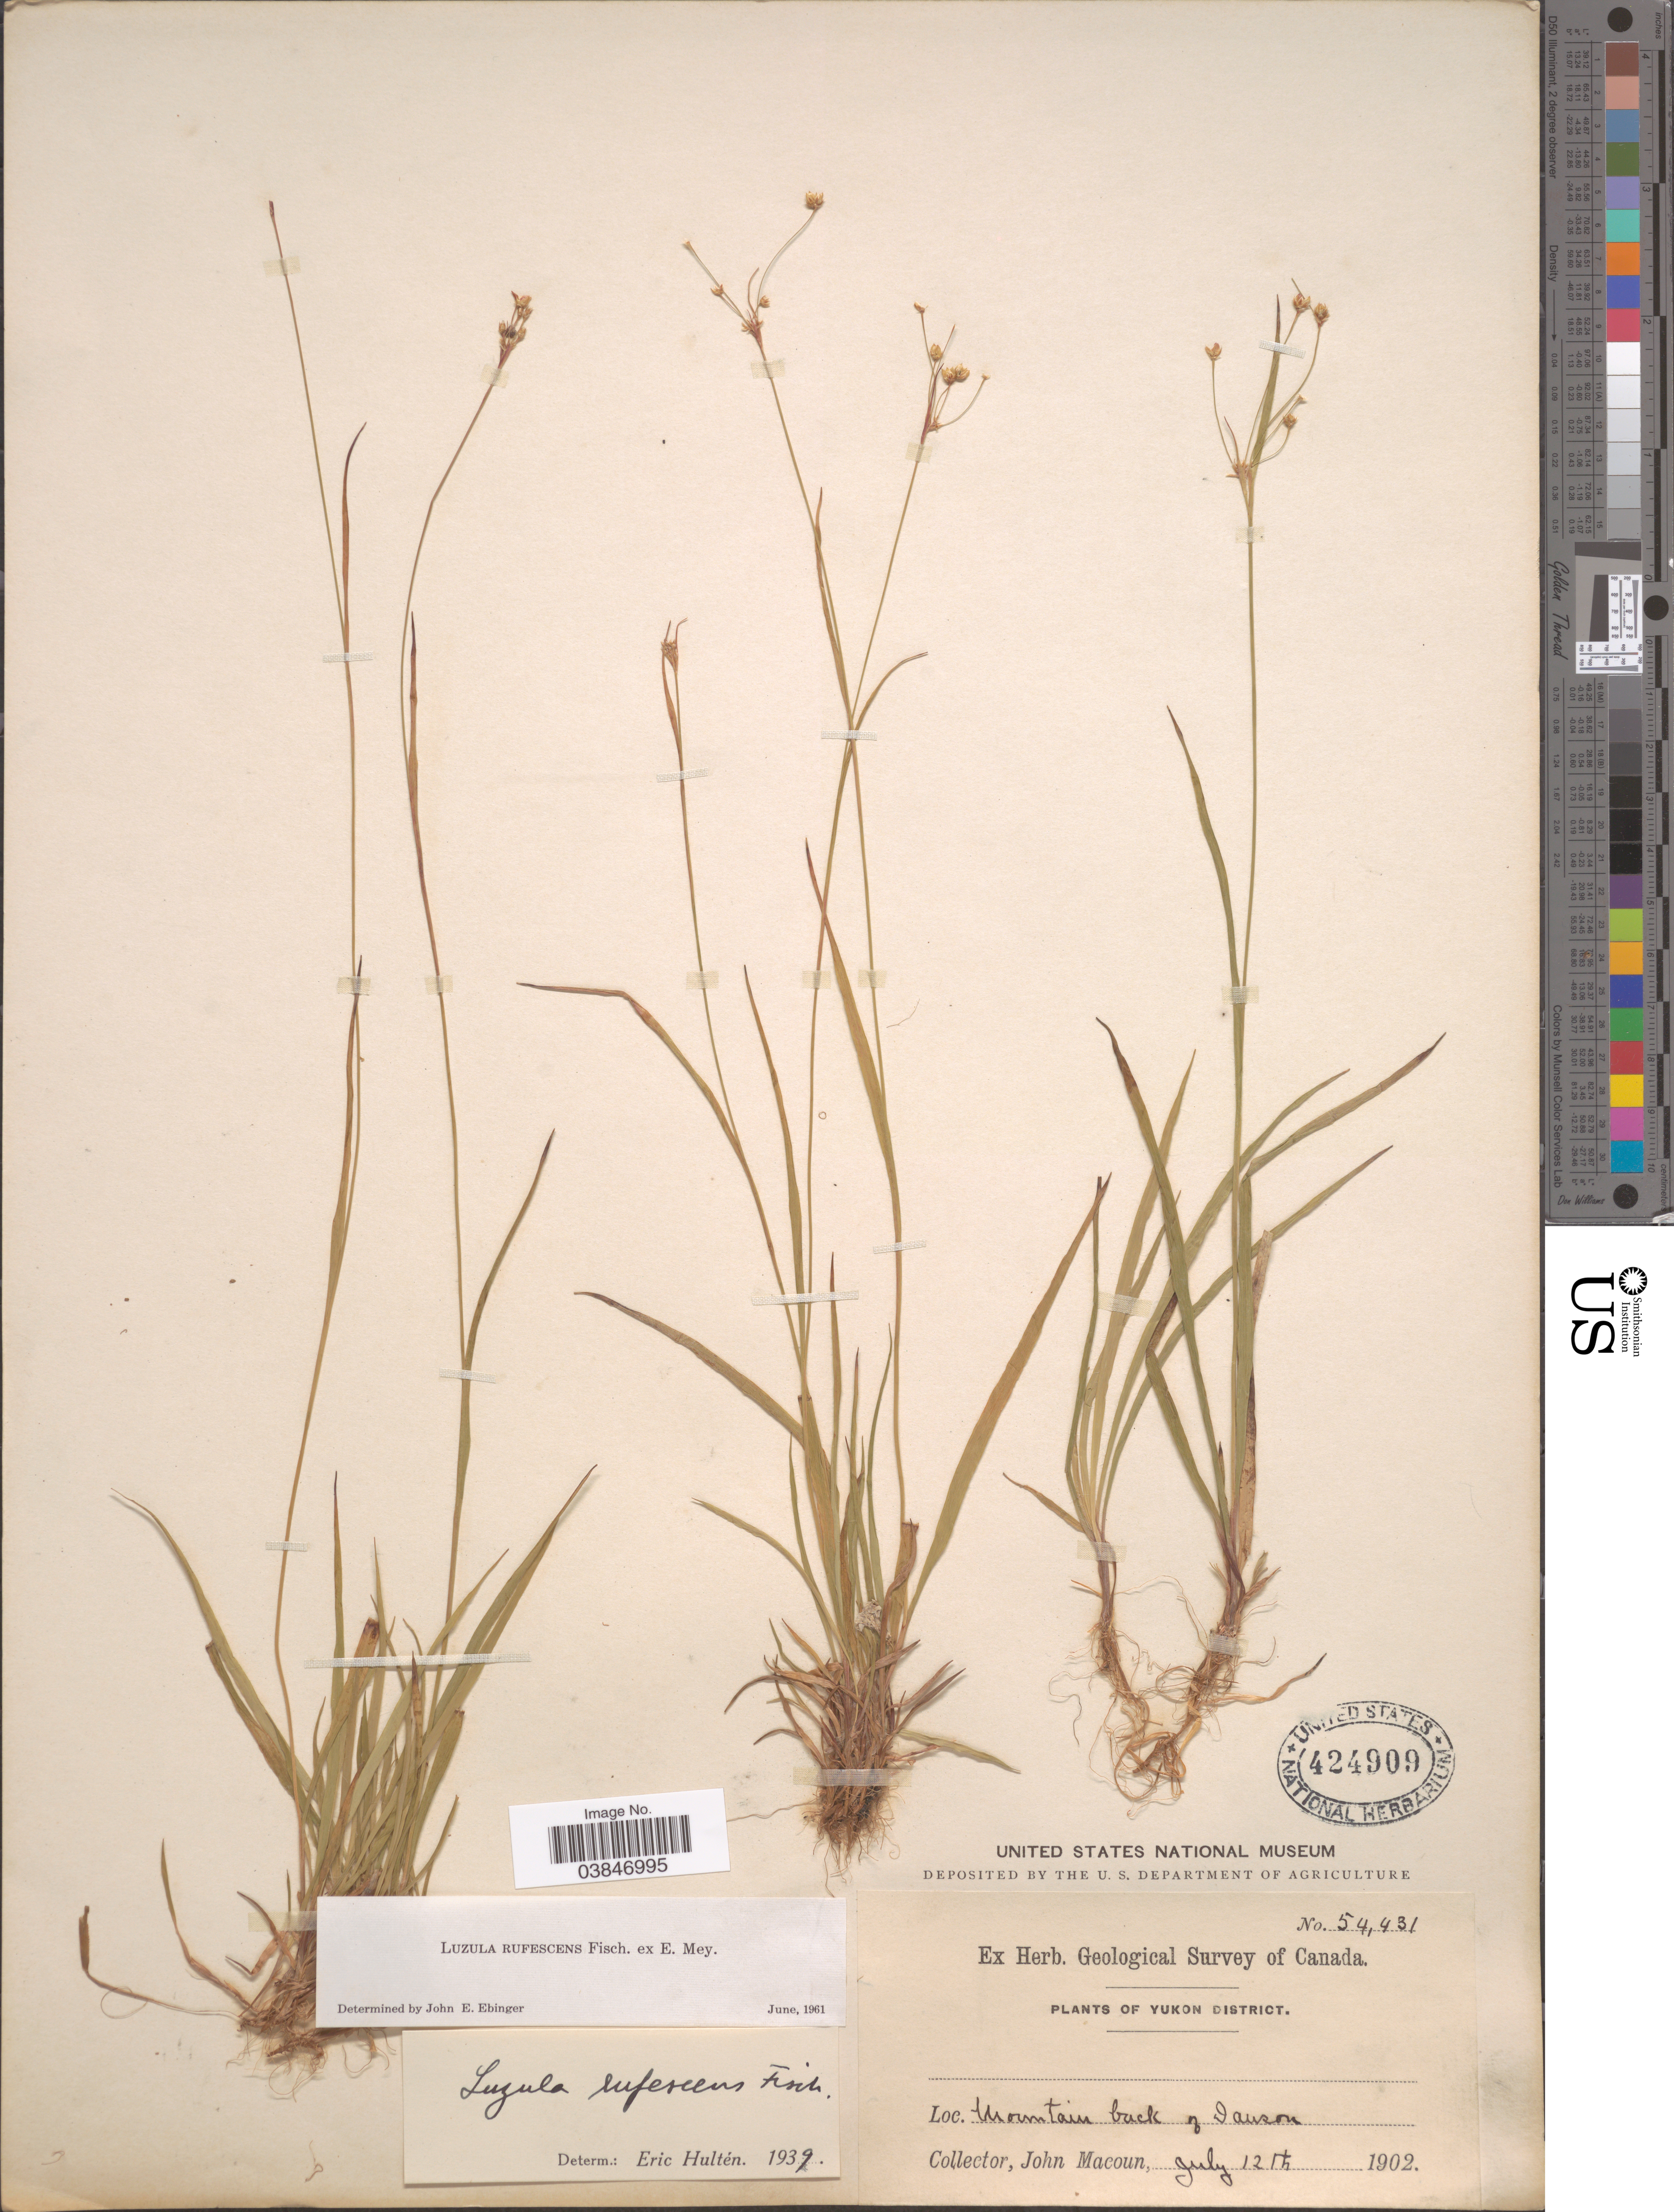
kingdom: Plantae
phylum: Tracheophyta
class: Liliopsida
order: Poales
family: Juncaceae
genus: Luzula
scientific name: Luzula rufescens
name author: Fisch. ex E. Mey.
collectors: J. Macoun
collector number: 54431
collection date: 1902-07-12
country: Canada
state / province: Yukon Territory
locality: Yukon District. Mountain back of Dawson.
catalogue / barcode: US 424909